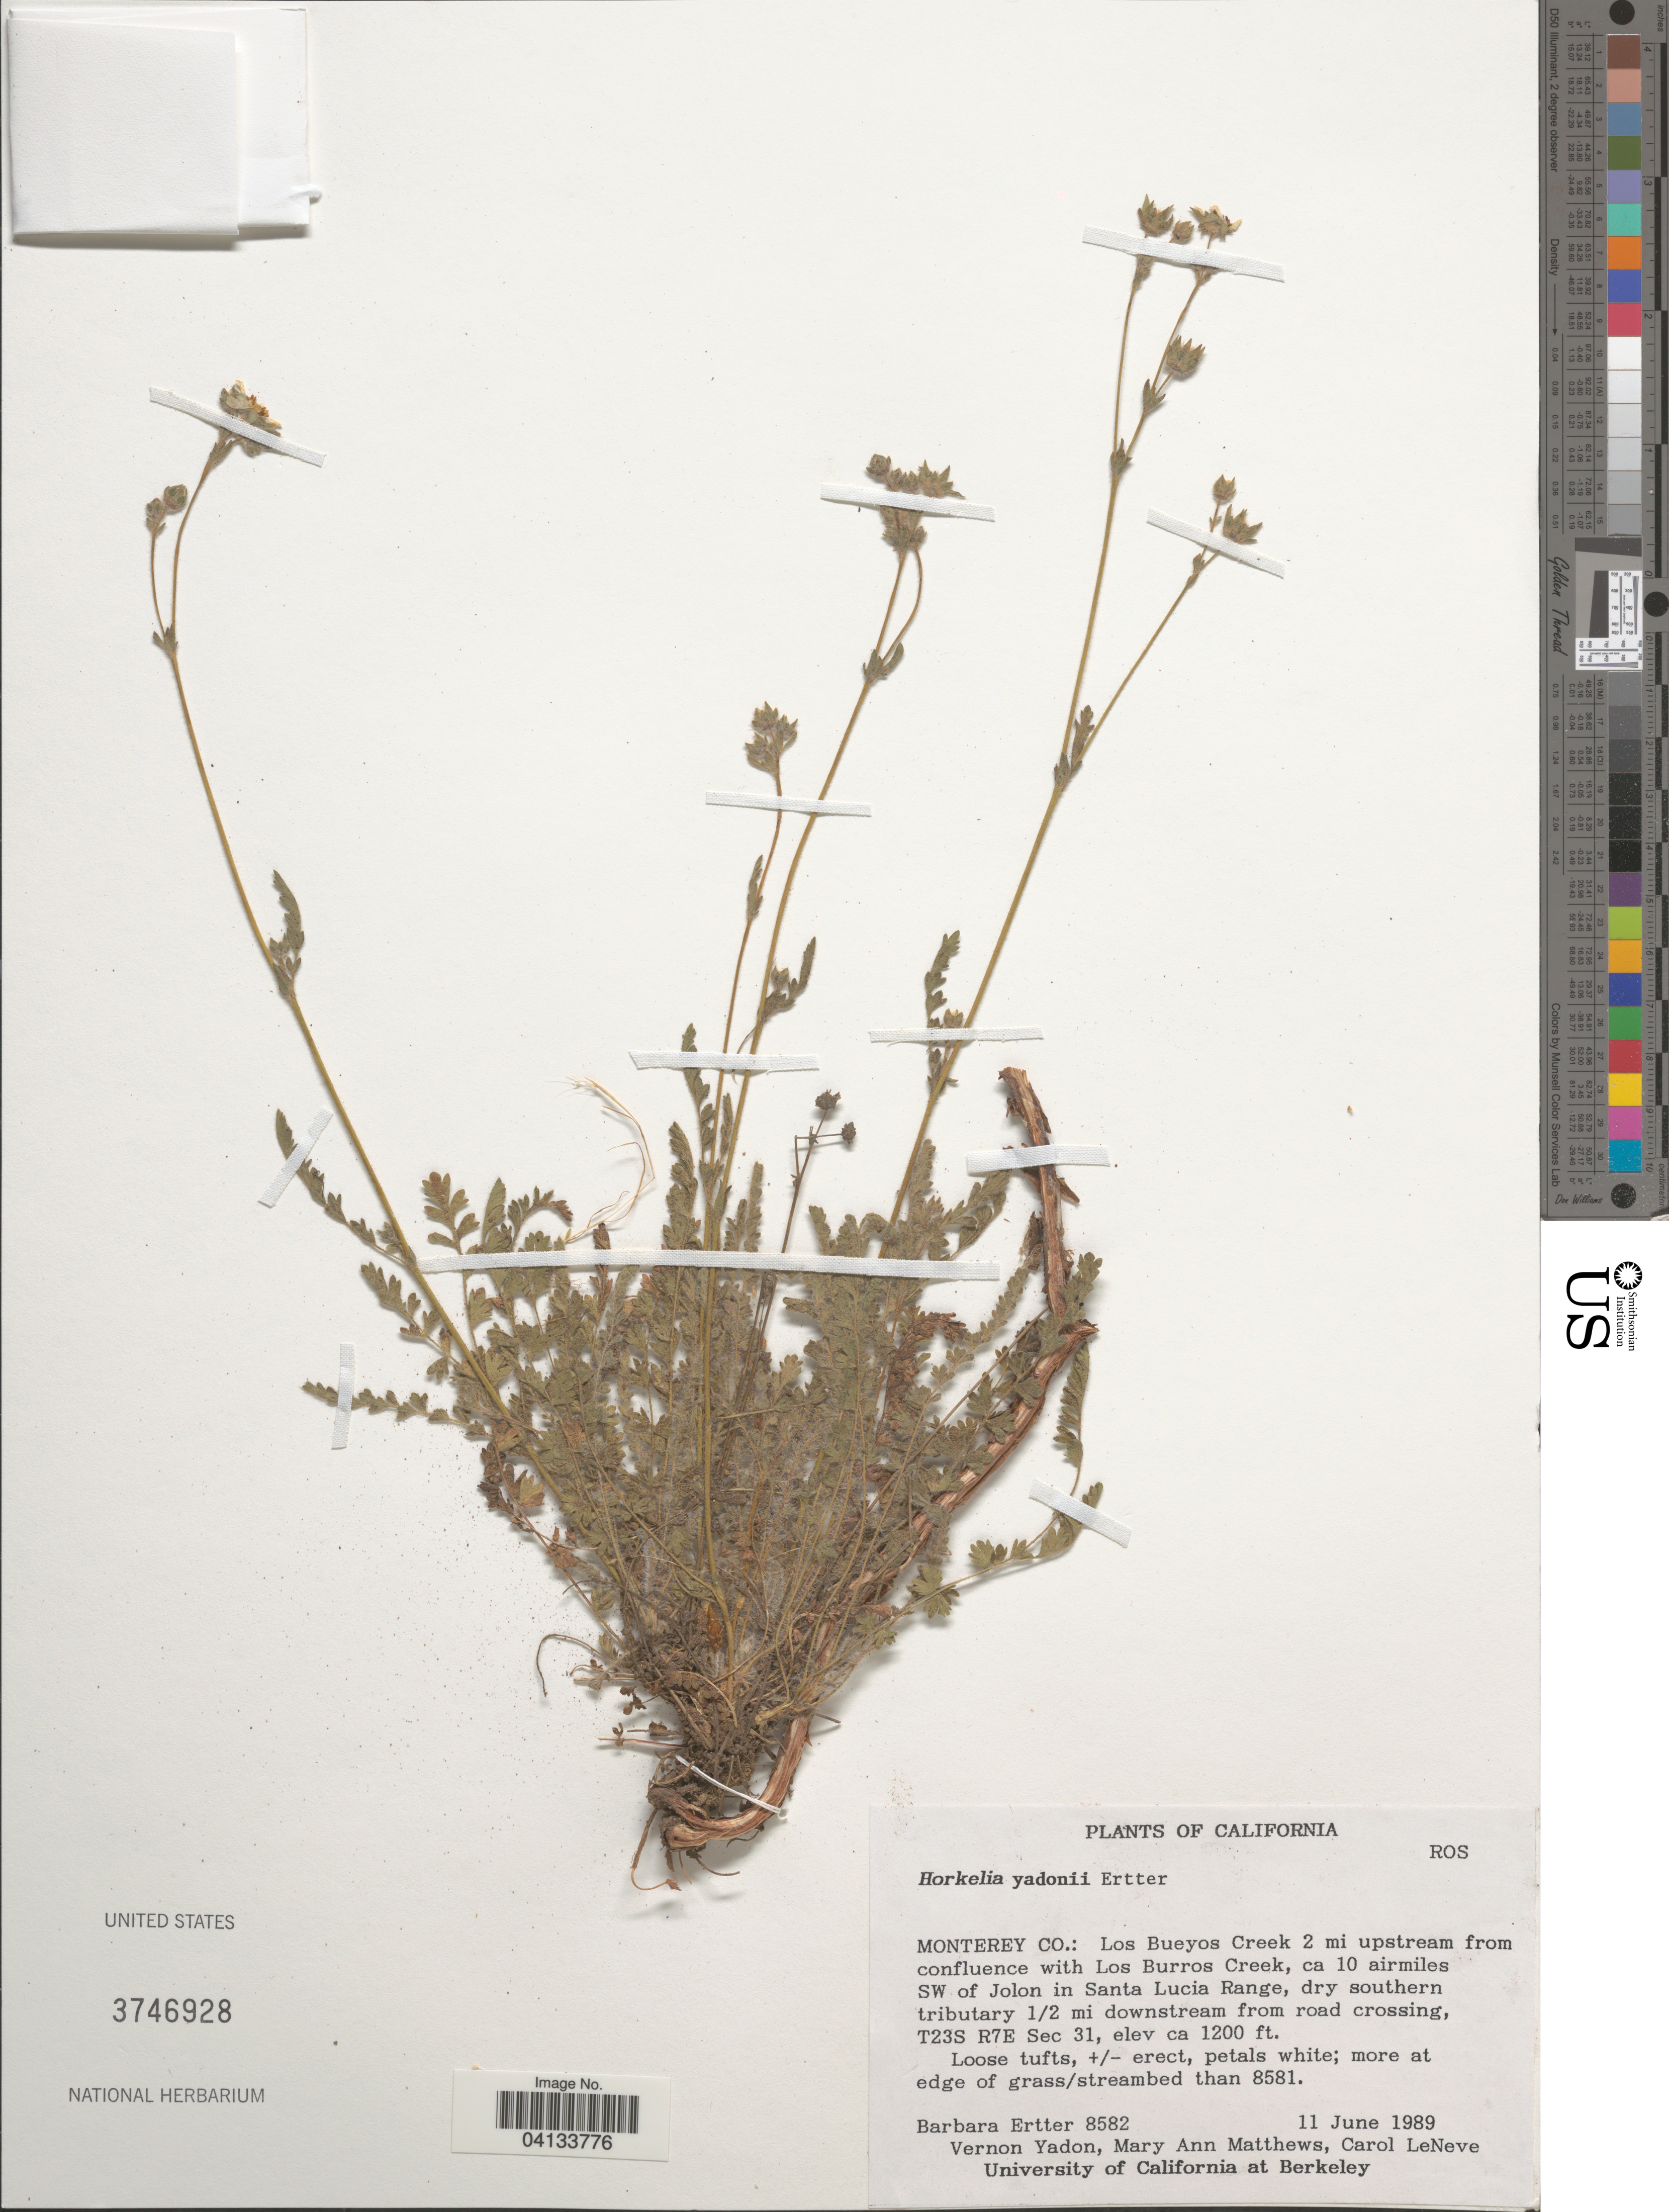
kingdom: Plantae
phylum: Tracheophyta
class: Magnoliopsida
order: Rosales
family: Rosaceae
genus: Potentilla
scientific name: Potentilla yadonii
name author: (Ertter) Mosyakin & Shiyan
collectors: B. Ertter, V. Yadon, M. Matthews & C. LeNeve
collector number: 8582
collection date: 1989-06-11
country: United States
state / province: California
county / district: Monterey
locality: Monterey Co.: Los Bueyos Creek 2 mi upstream from confluence with Los Burros Creek, ca 10 airmiles SW of Jolon in Santa Lucia Range, dry southern tributary 1/2 mi downstream from road crossing, T23S R7E Sec 31.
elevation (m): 366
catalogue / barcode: US 3746928